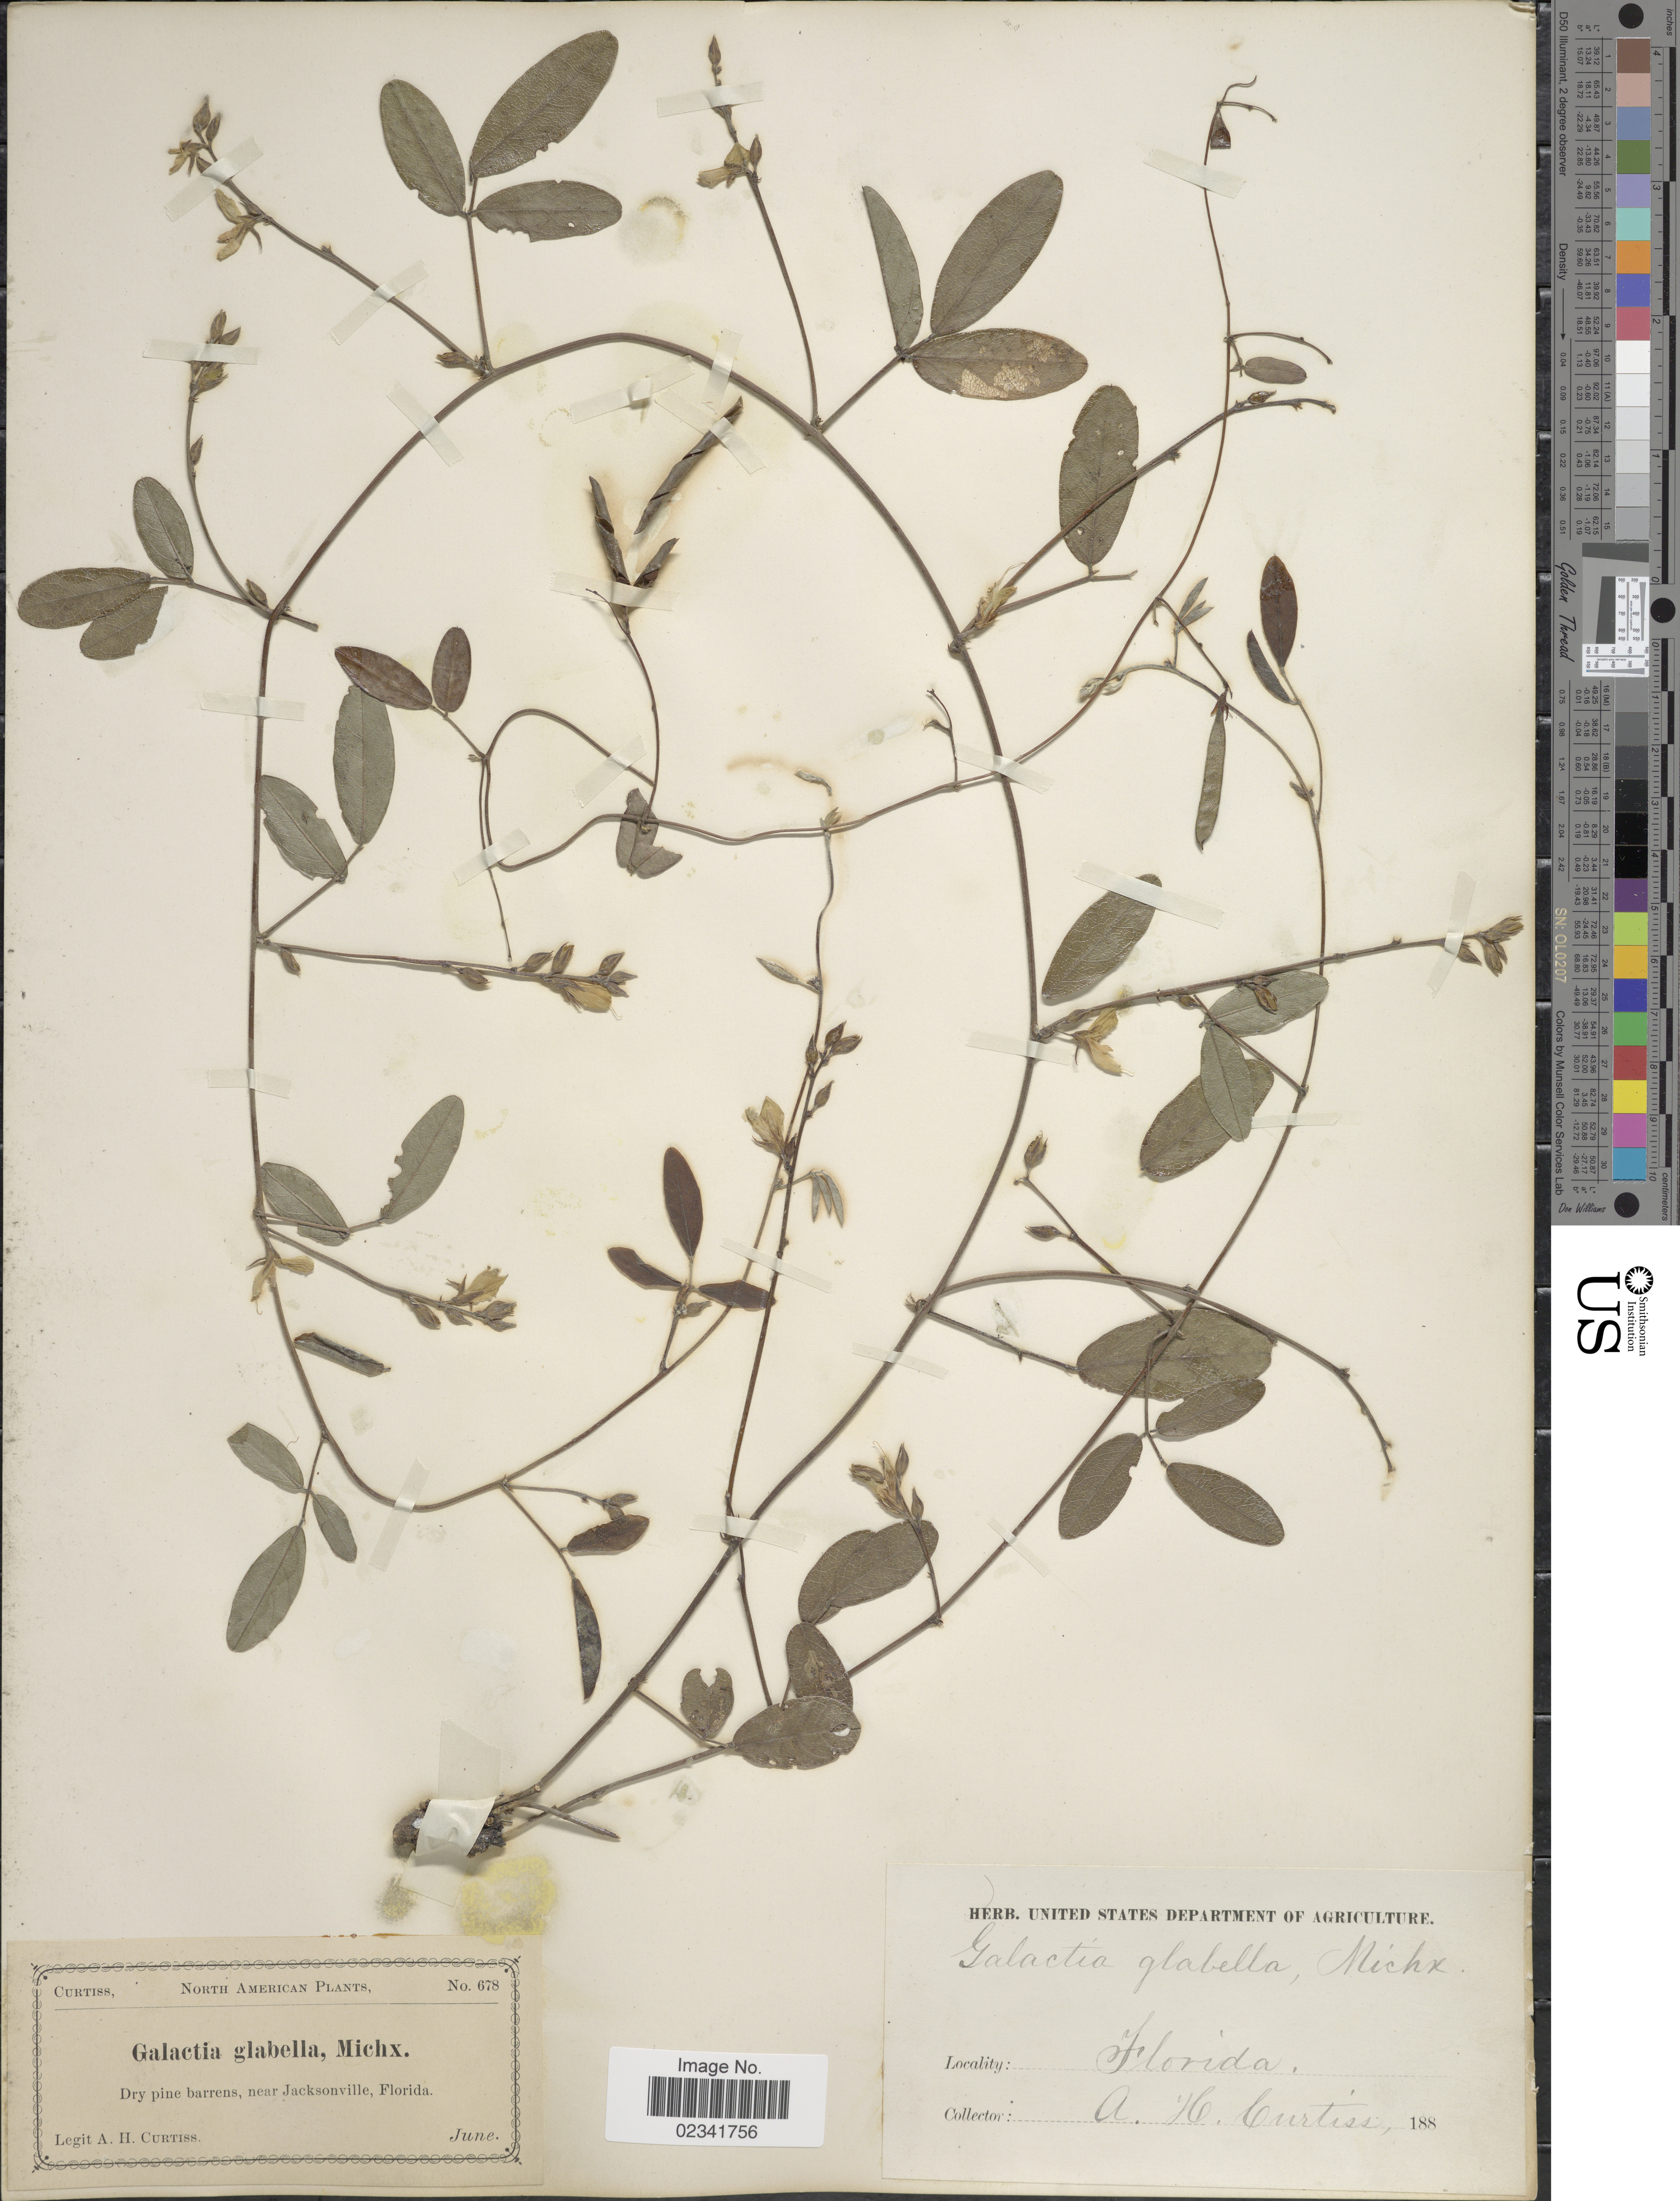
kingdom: Plantae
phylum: Tracheophyta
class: Magnoliopsida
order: Fabales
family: Fabaceae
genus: Galactia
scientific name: Galactia regularis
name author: (L.) Britton, Stearns & Poggenb.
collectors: A. H. Curtiss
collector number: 678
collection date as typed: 188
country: United States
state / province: Florida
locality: Dry pine barrens, near Jacksonville, Florida